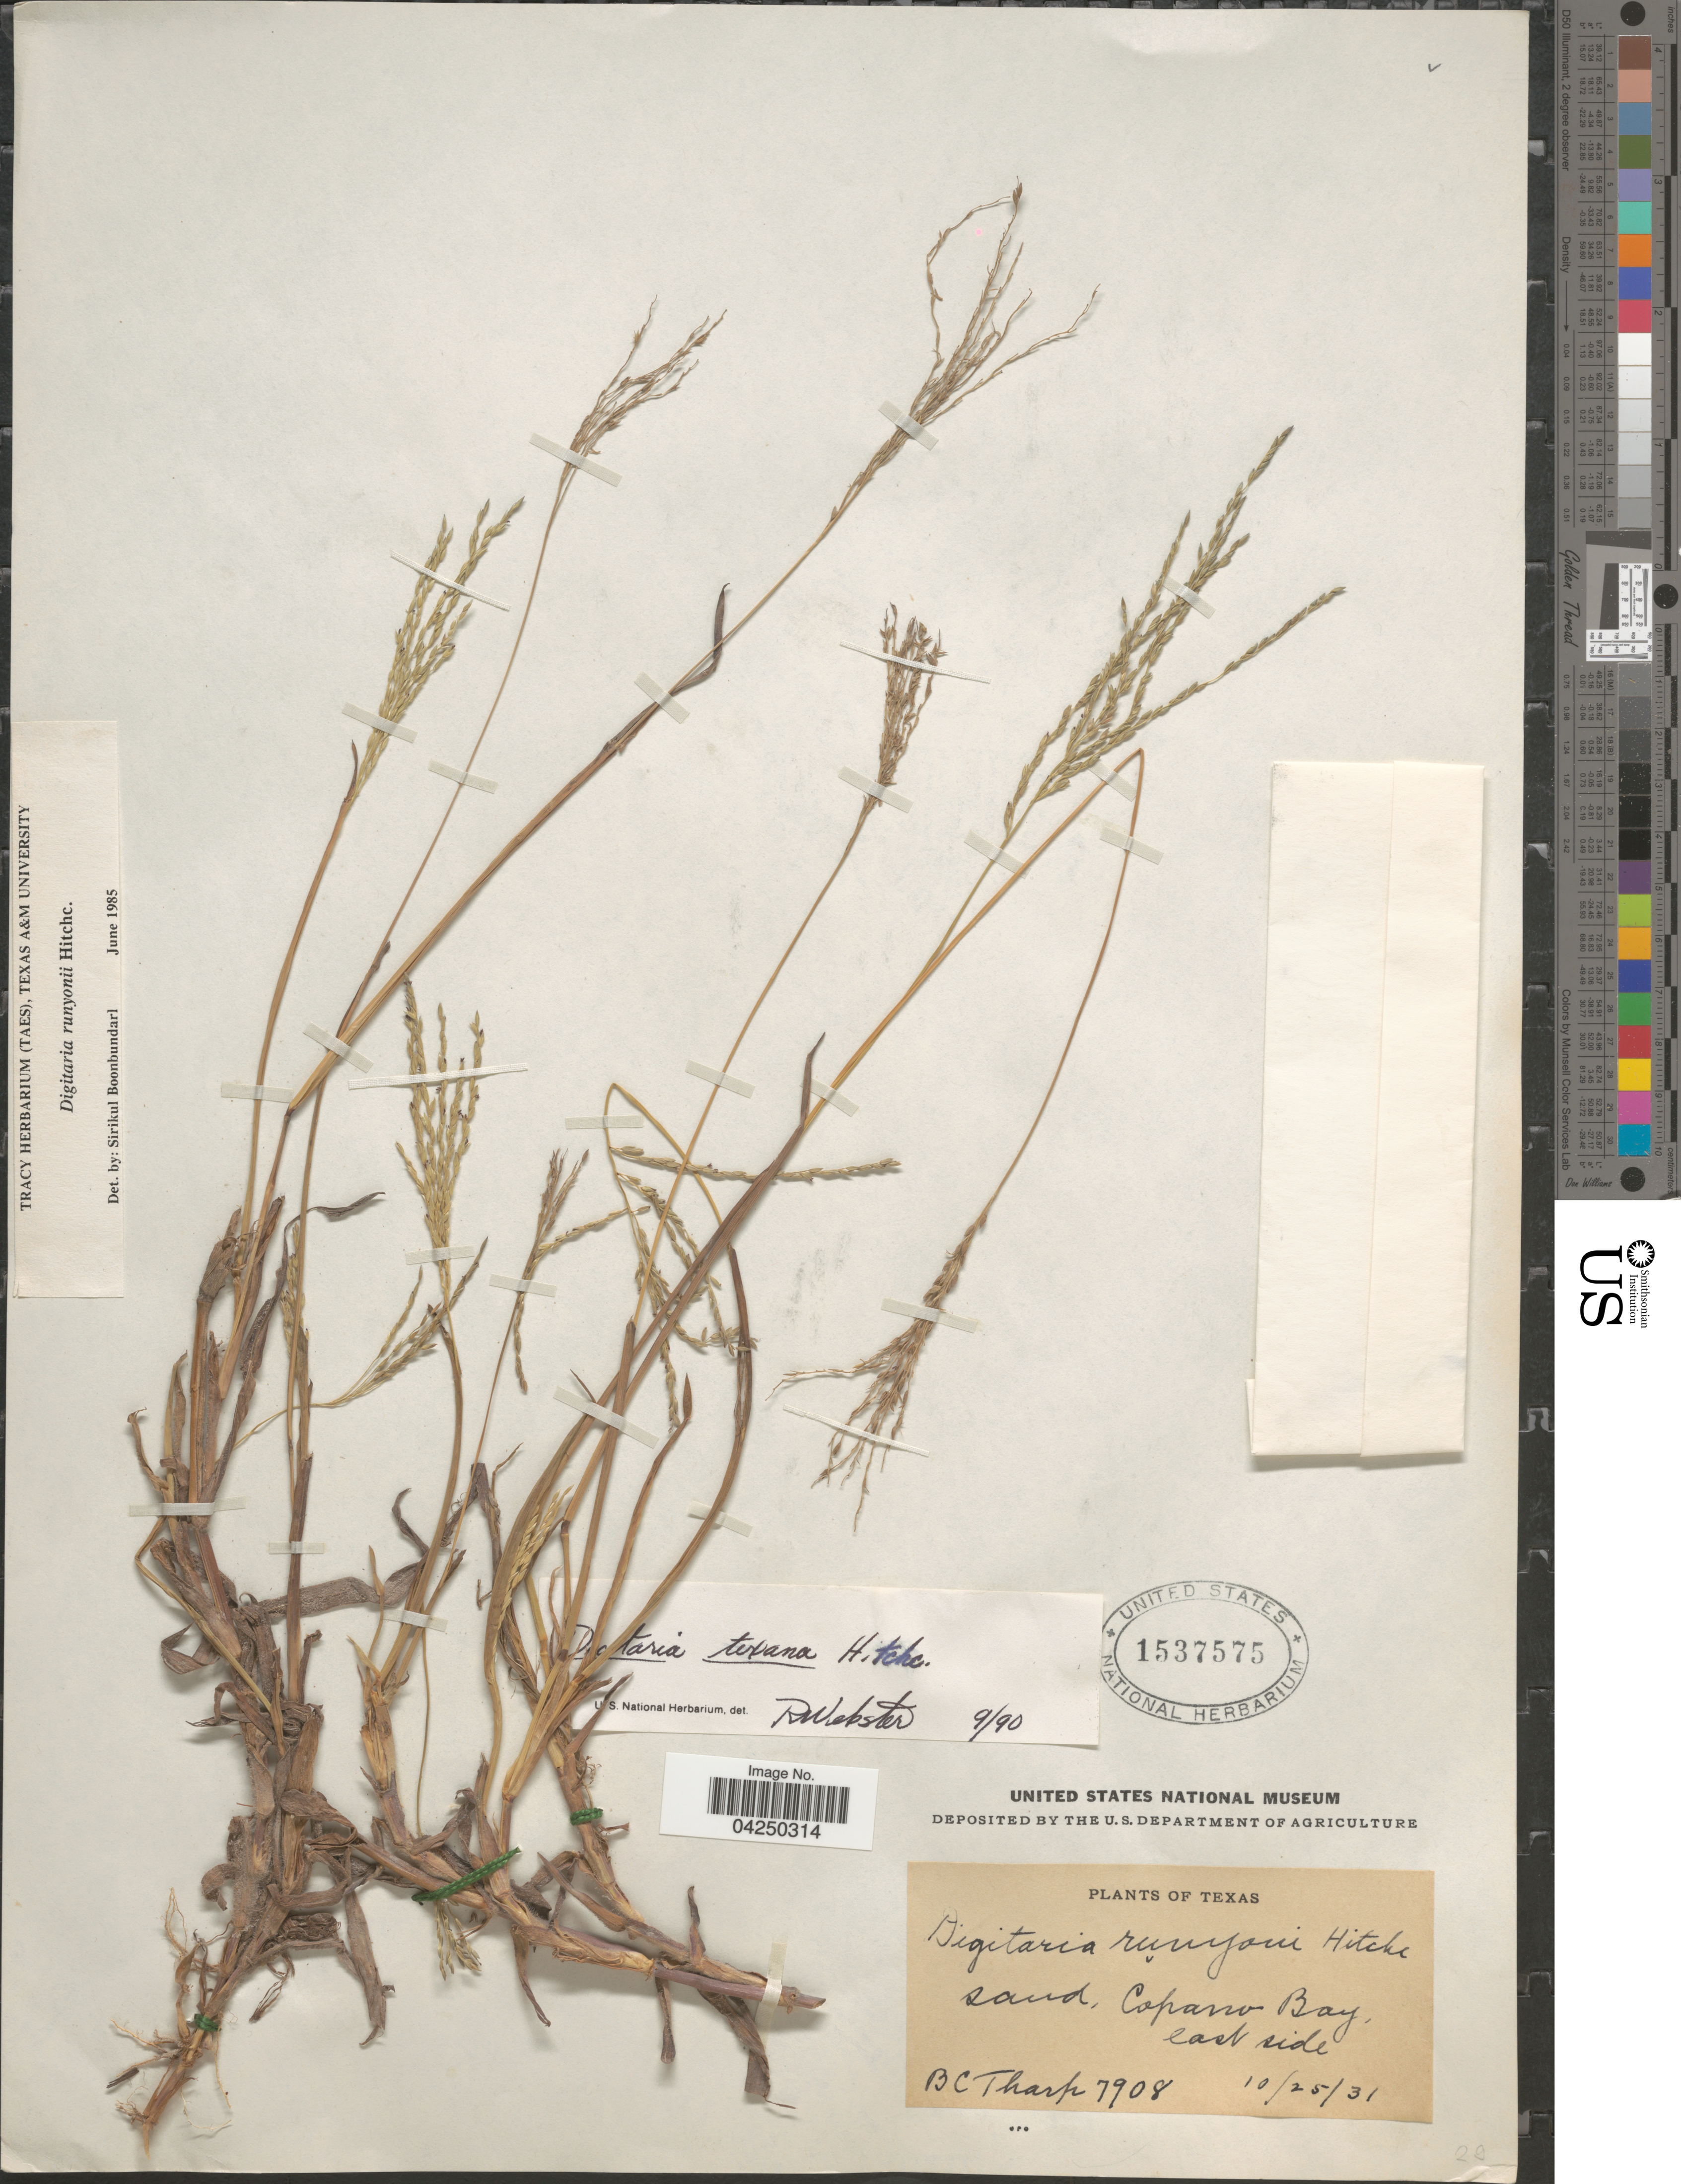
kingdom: Plantae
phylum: Tracheophyta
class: Liliopsida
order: Poales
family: Poaceae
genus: Digitaria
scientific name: Digitaria texana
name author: Hitchc.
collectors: B. C. Tharp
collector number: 7908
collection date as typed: Transcribed d/m/y: 25/10/31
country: United States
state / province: Texas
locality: Sand, Copano Bay, east side.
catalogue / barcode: US 1537575